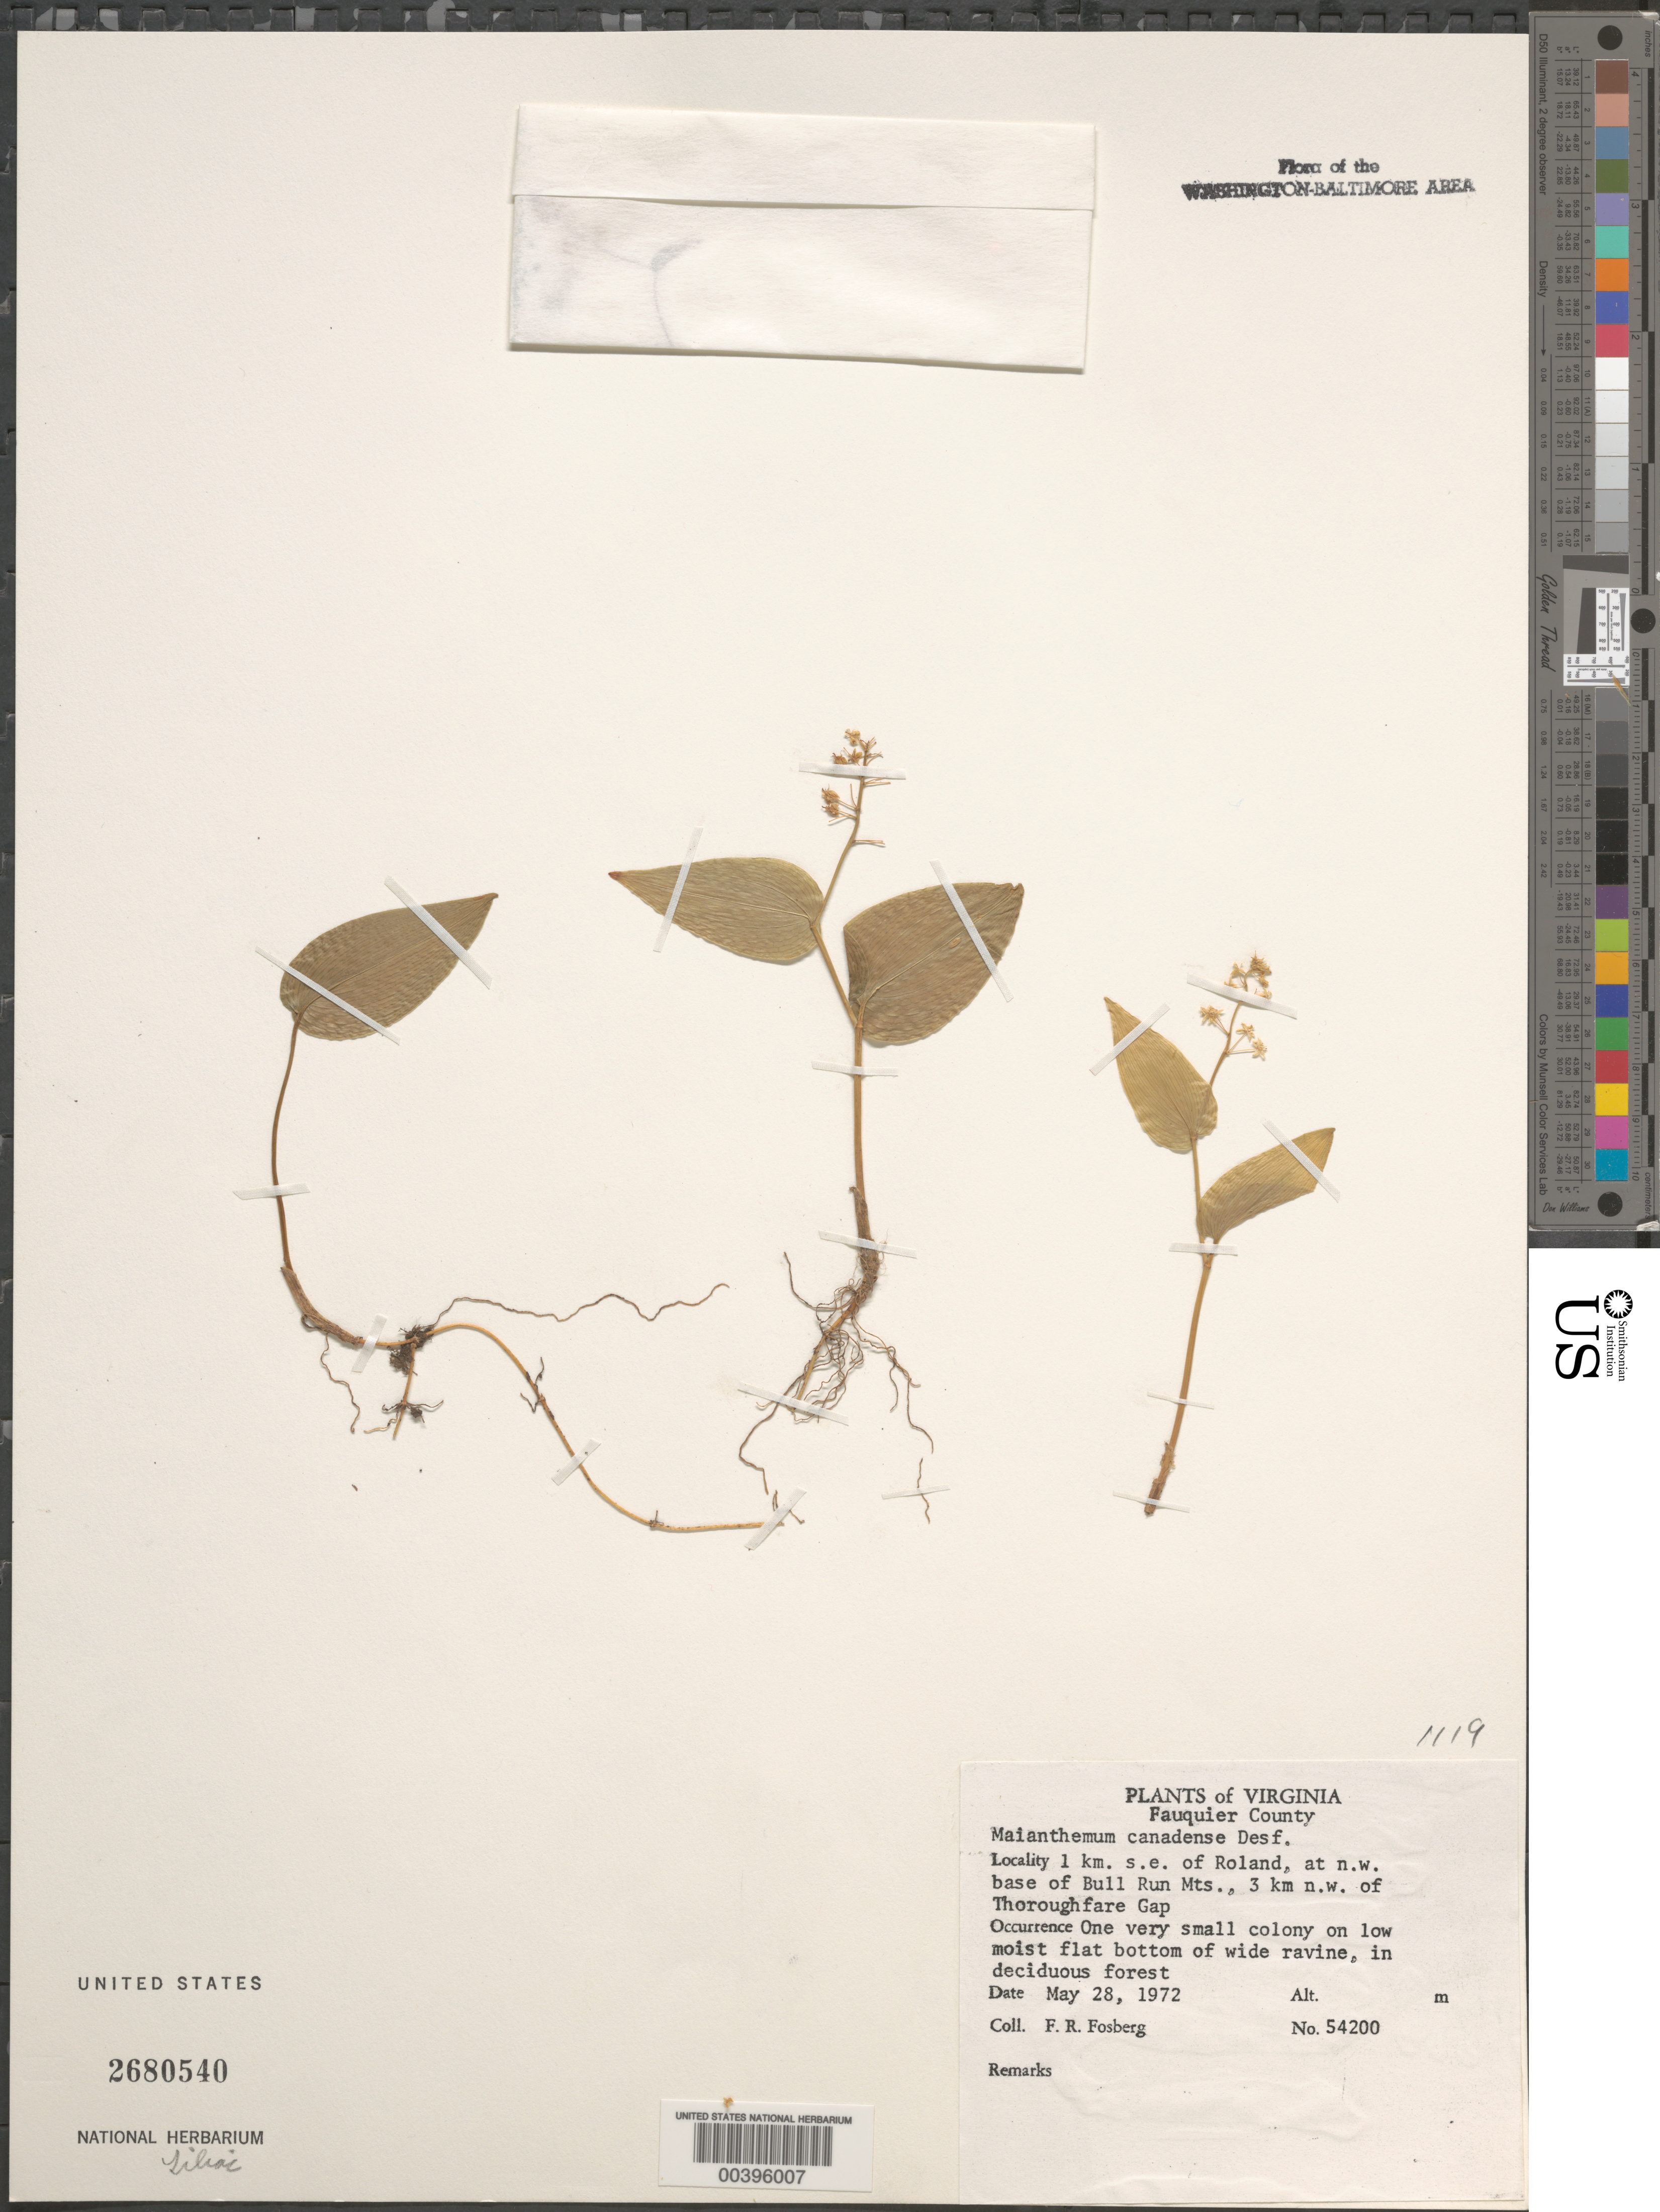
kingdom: Plantae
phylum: Tracheophyta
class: Liliopsida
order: Asparagales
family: Asparagaceae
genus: Maianthemum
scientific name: Maianthemum canadense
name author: Desf.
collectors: F. R. Fosberg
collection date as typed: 28 May 1972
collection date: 1972-05-28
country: United States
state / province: Virginia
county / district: Fauquier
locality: SE of Roland, NW base of Bull Run Mtns.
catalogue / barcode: US 2680540